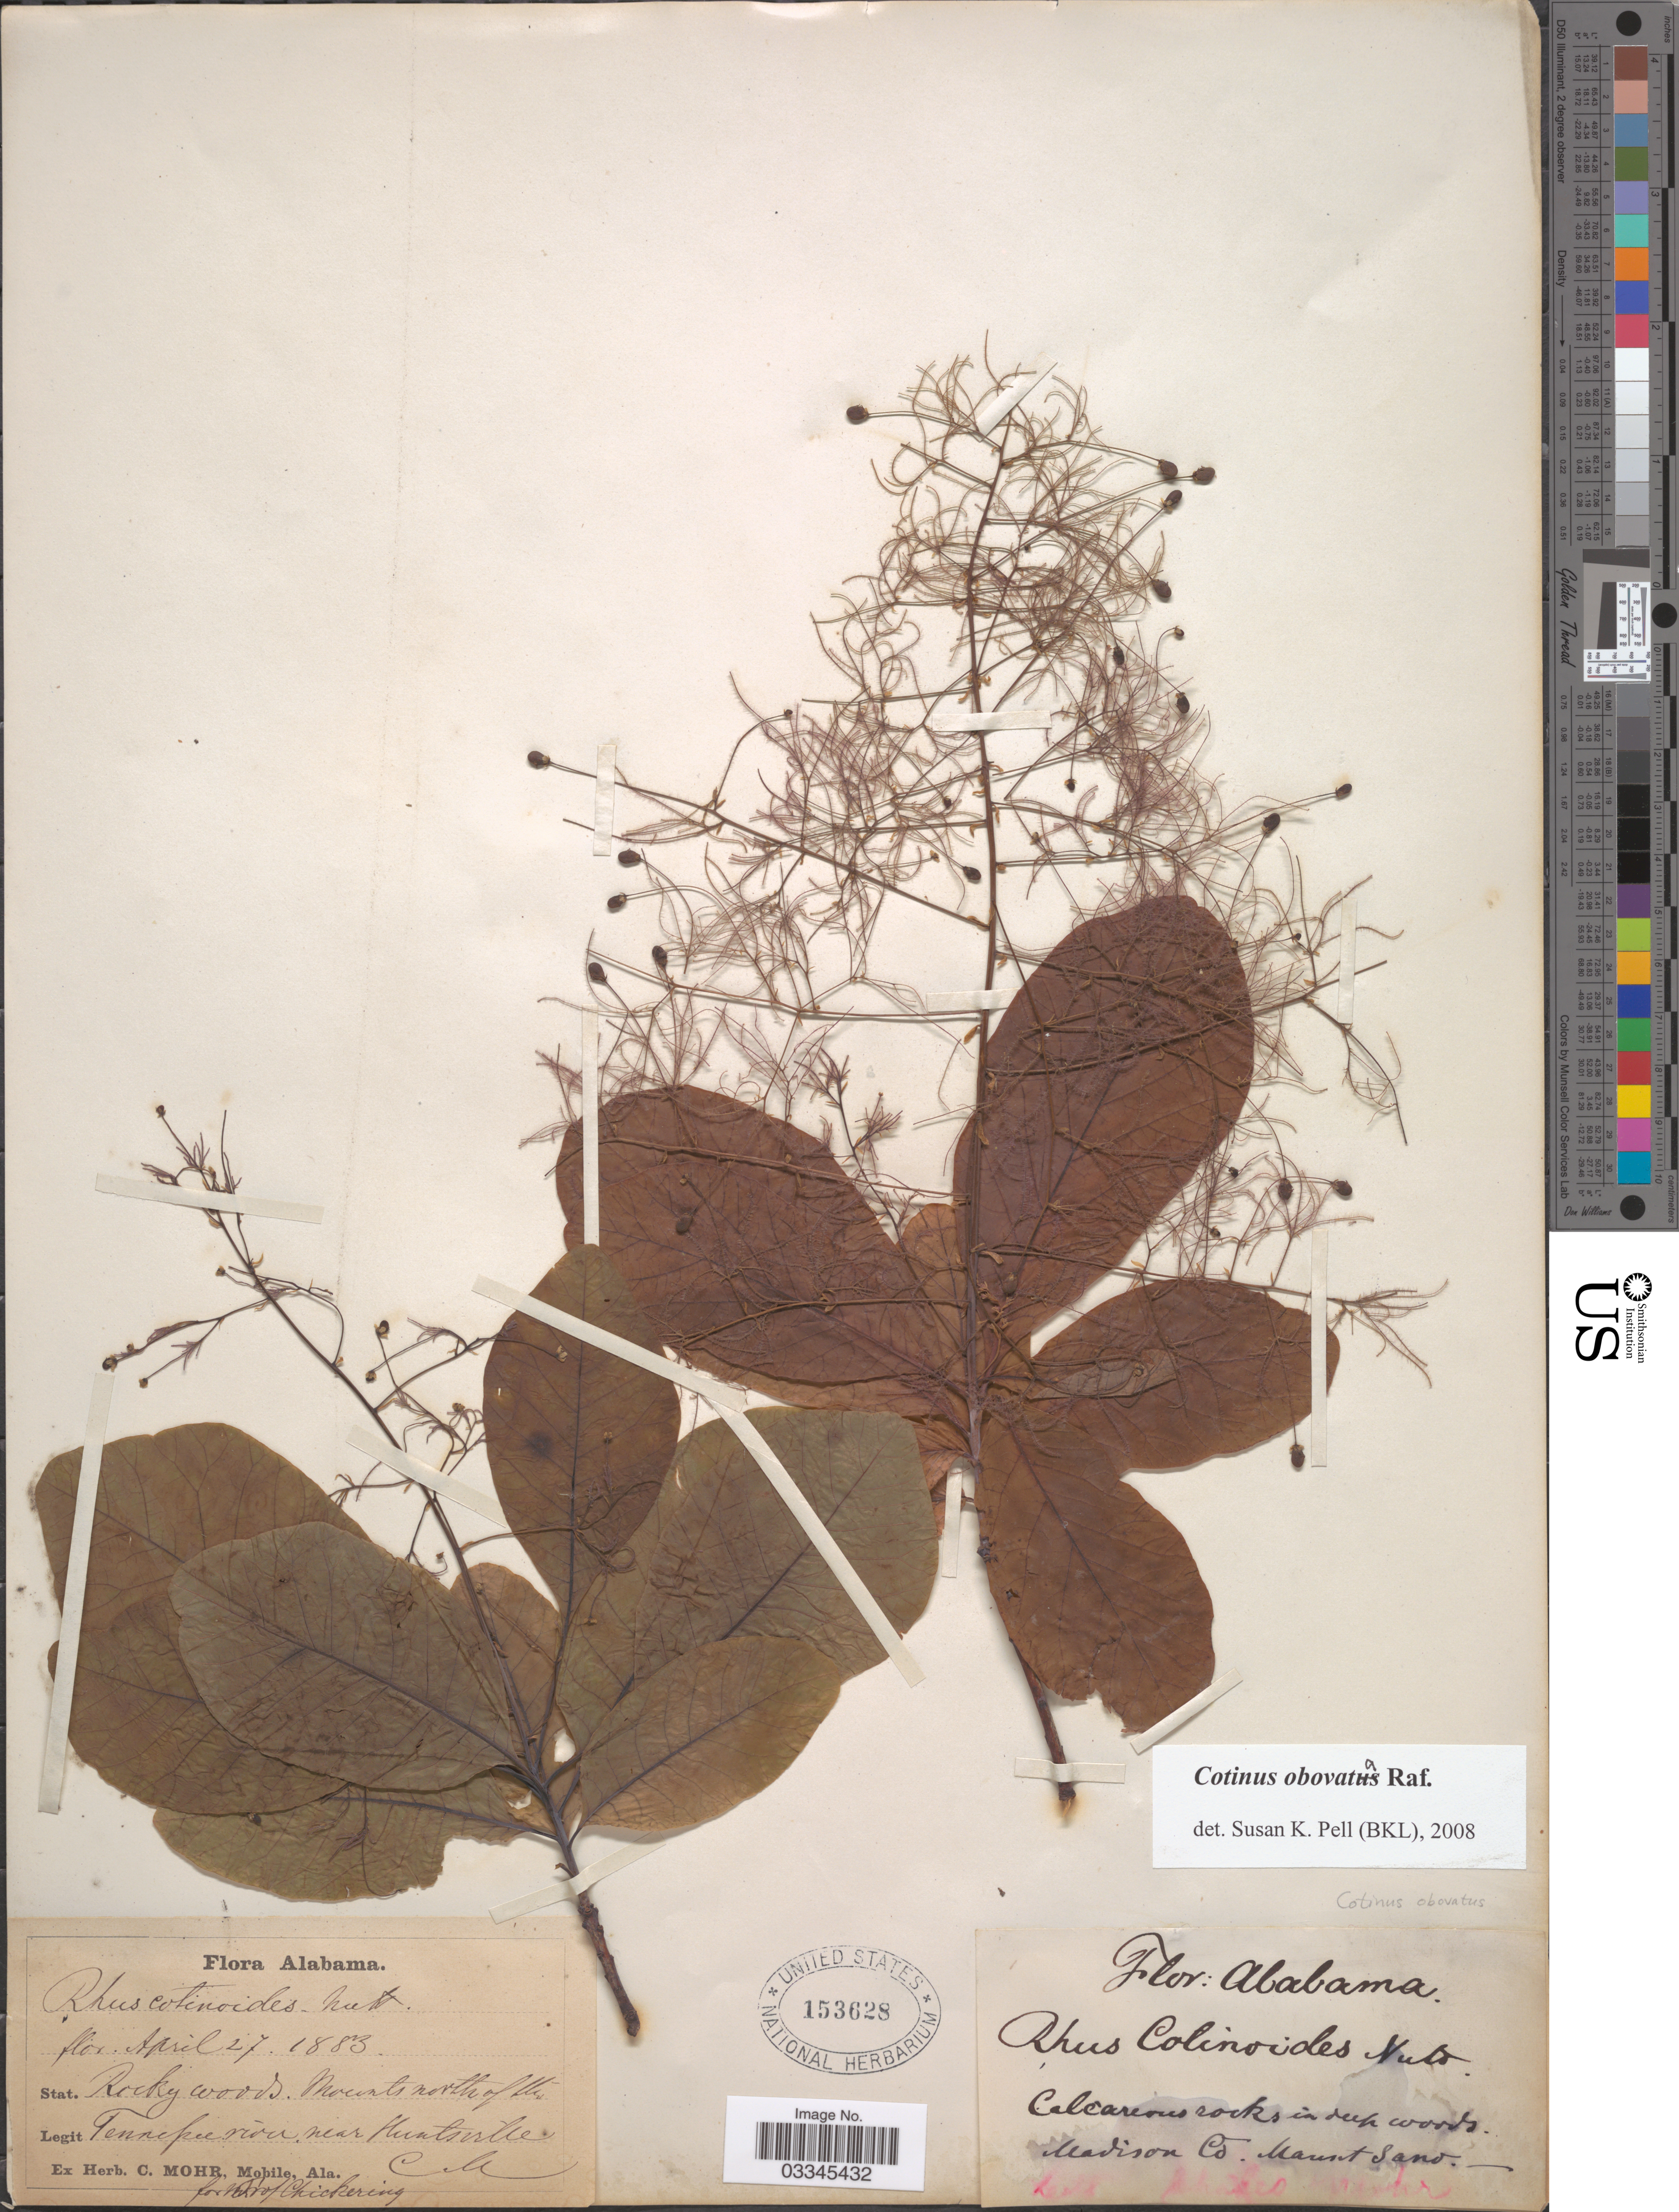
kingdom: Plantae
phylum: Tracheophyta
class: Magnoliopsida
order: Sapindales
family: Anacardiaceae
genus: Cotinus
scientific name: Cotinus obovatus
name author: Raf.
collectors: C. T. Mohr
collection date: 1883-04-27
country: United States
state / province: Alabama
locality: Mounts north of the Tennessee river, near Huntsville. Madison Co. Mount Sano.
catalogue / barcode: US 153628